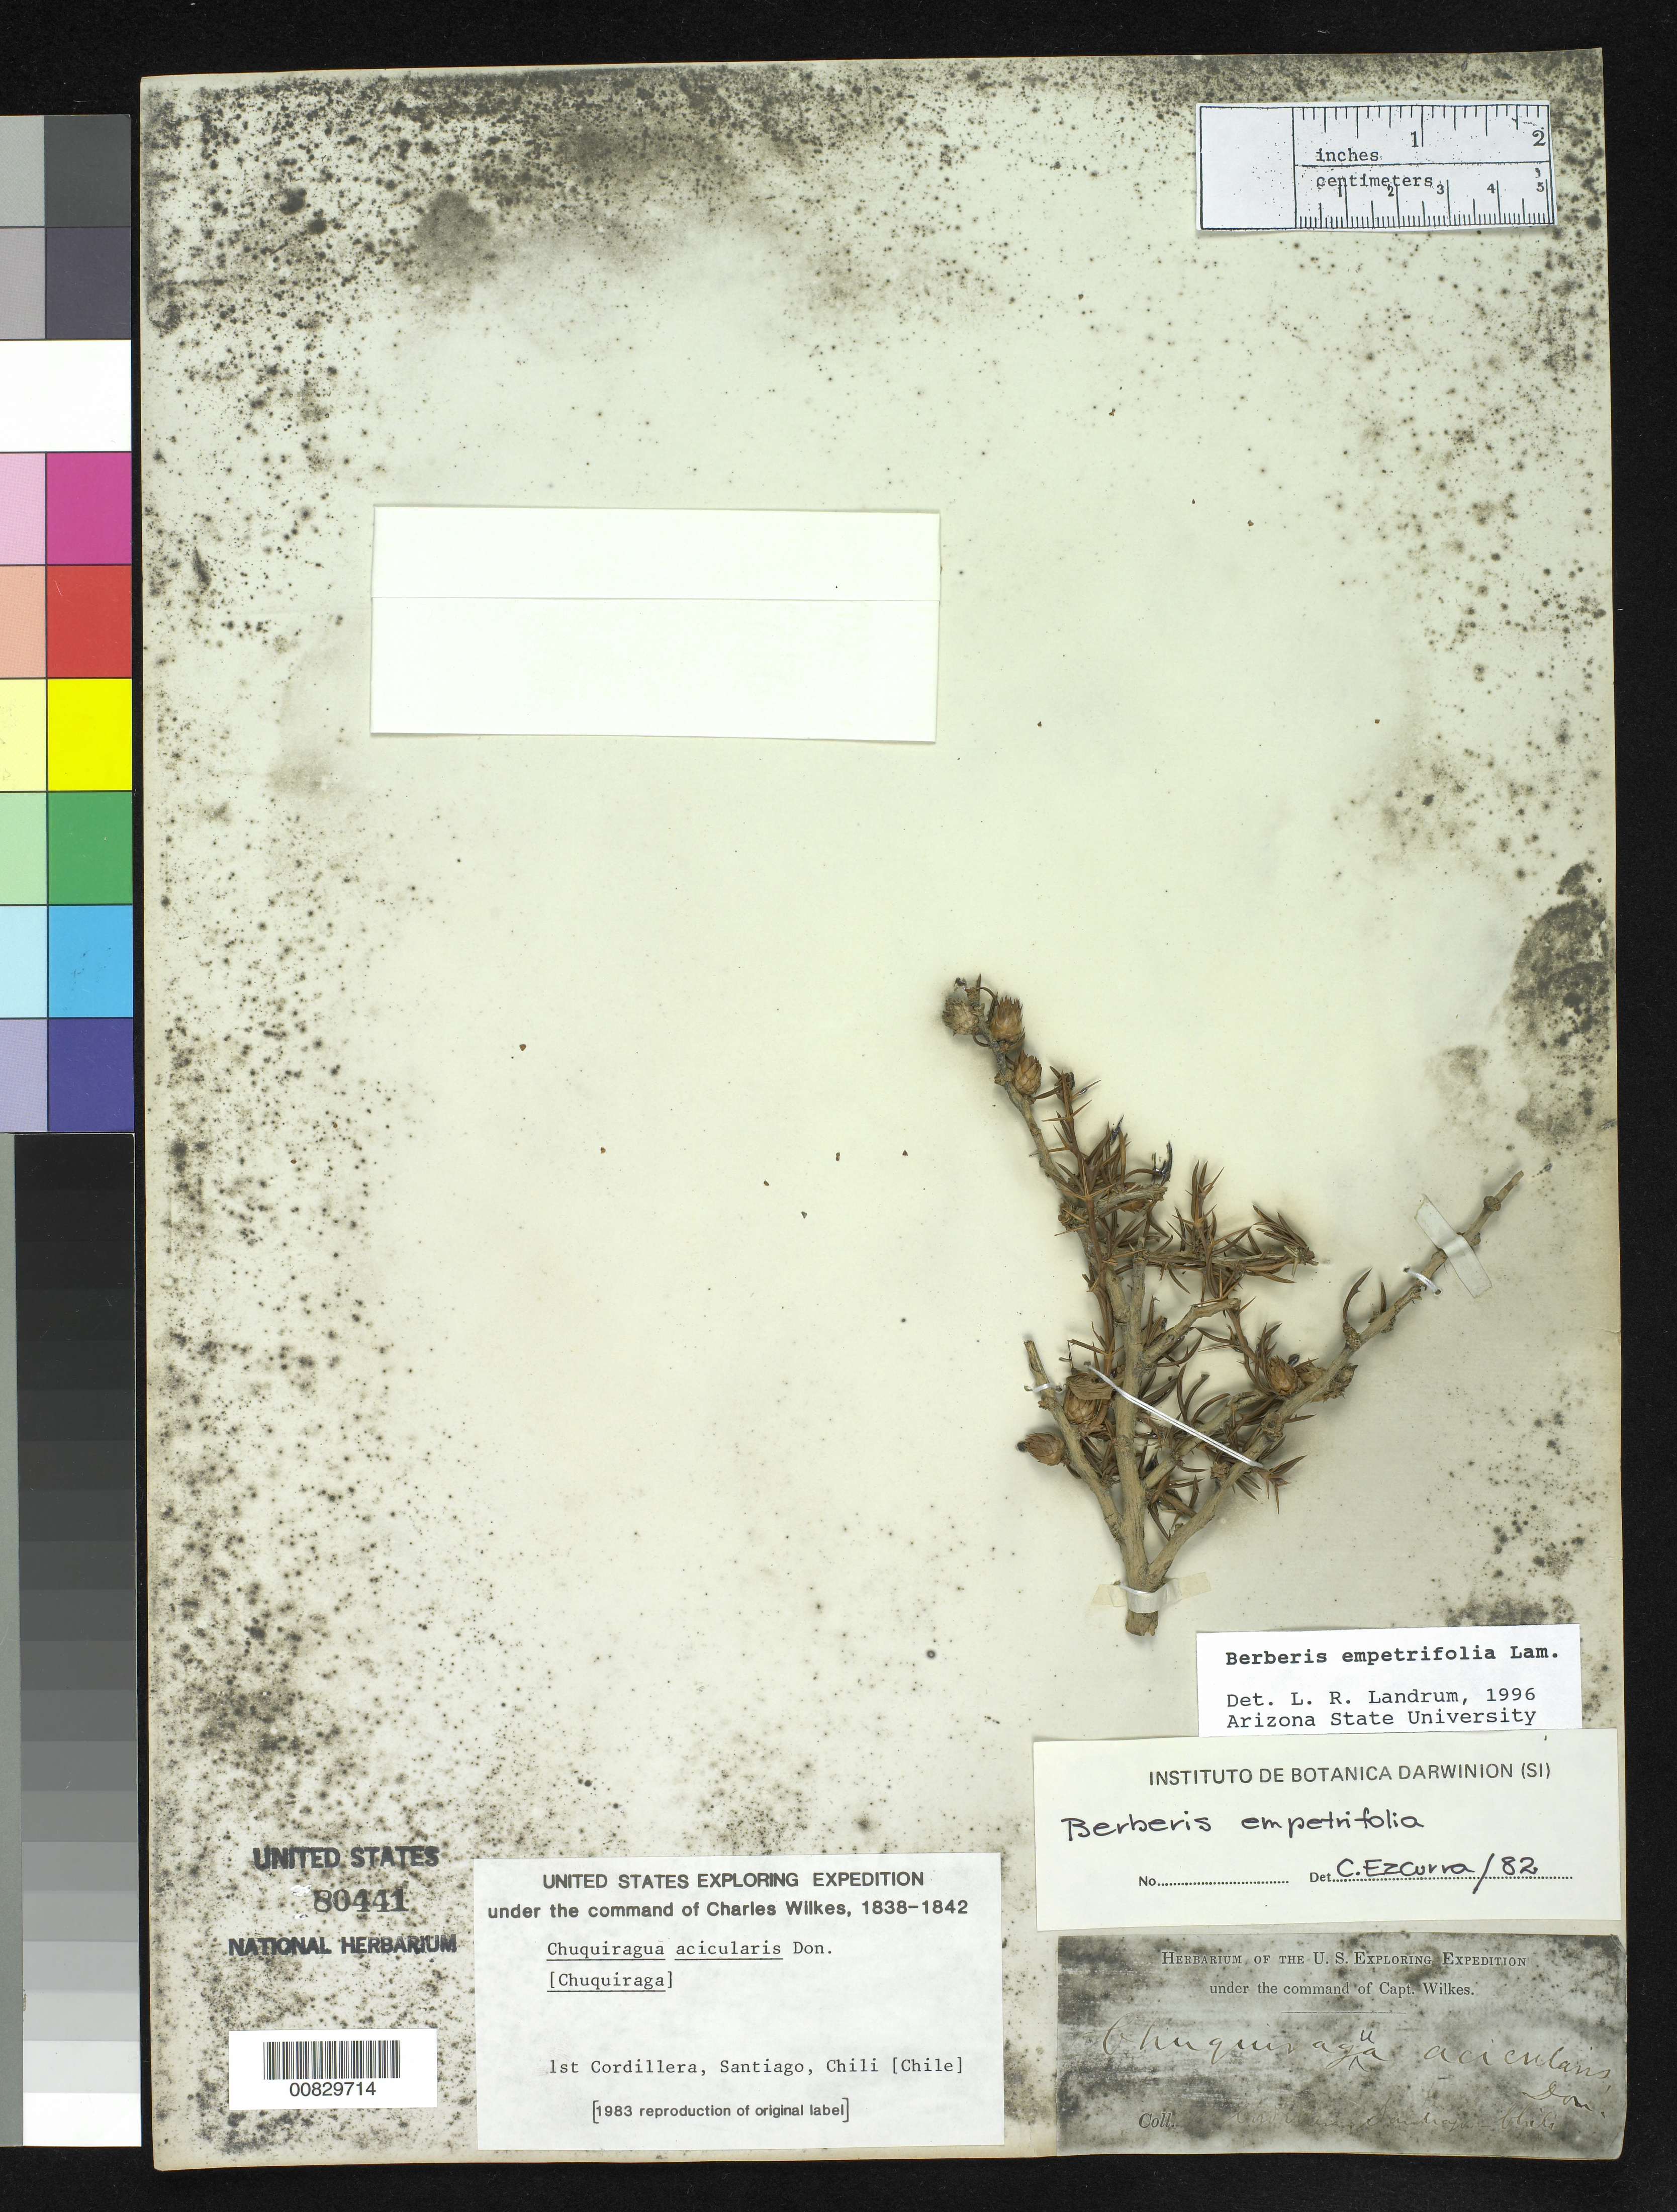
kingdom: Plantae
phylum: Tracheophyta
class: Magnoliopsida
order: Ranunculales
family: Berberidaceae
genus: Berberis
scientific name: Berberis empetrifolia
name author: Lam.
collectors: Wilkes Explor. Exped.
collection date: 1838/1842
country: Chile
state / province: Región Metropolitana (RM)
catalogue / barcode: US 80441